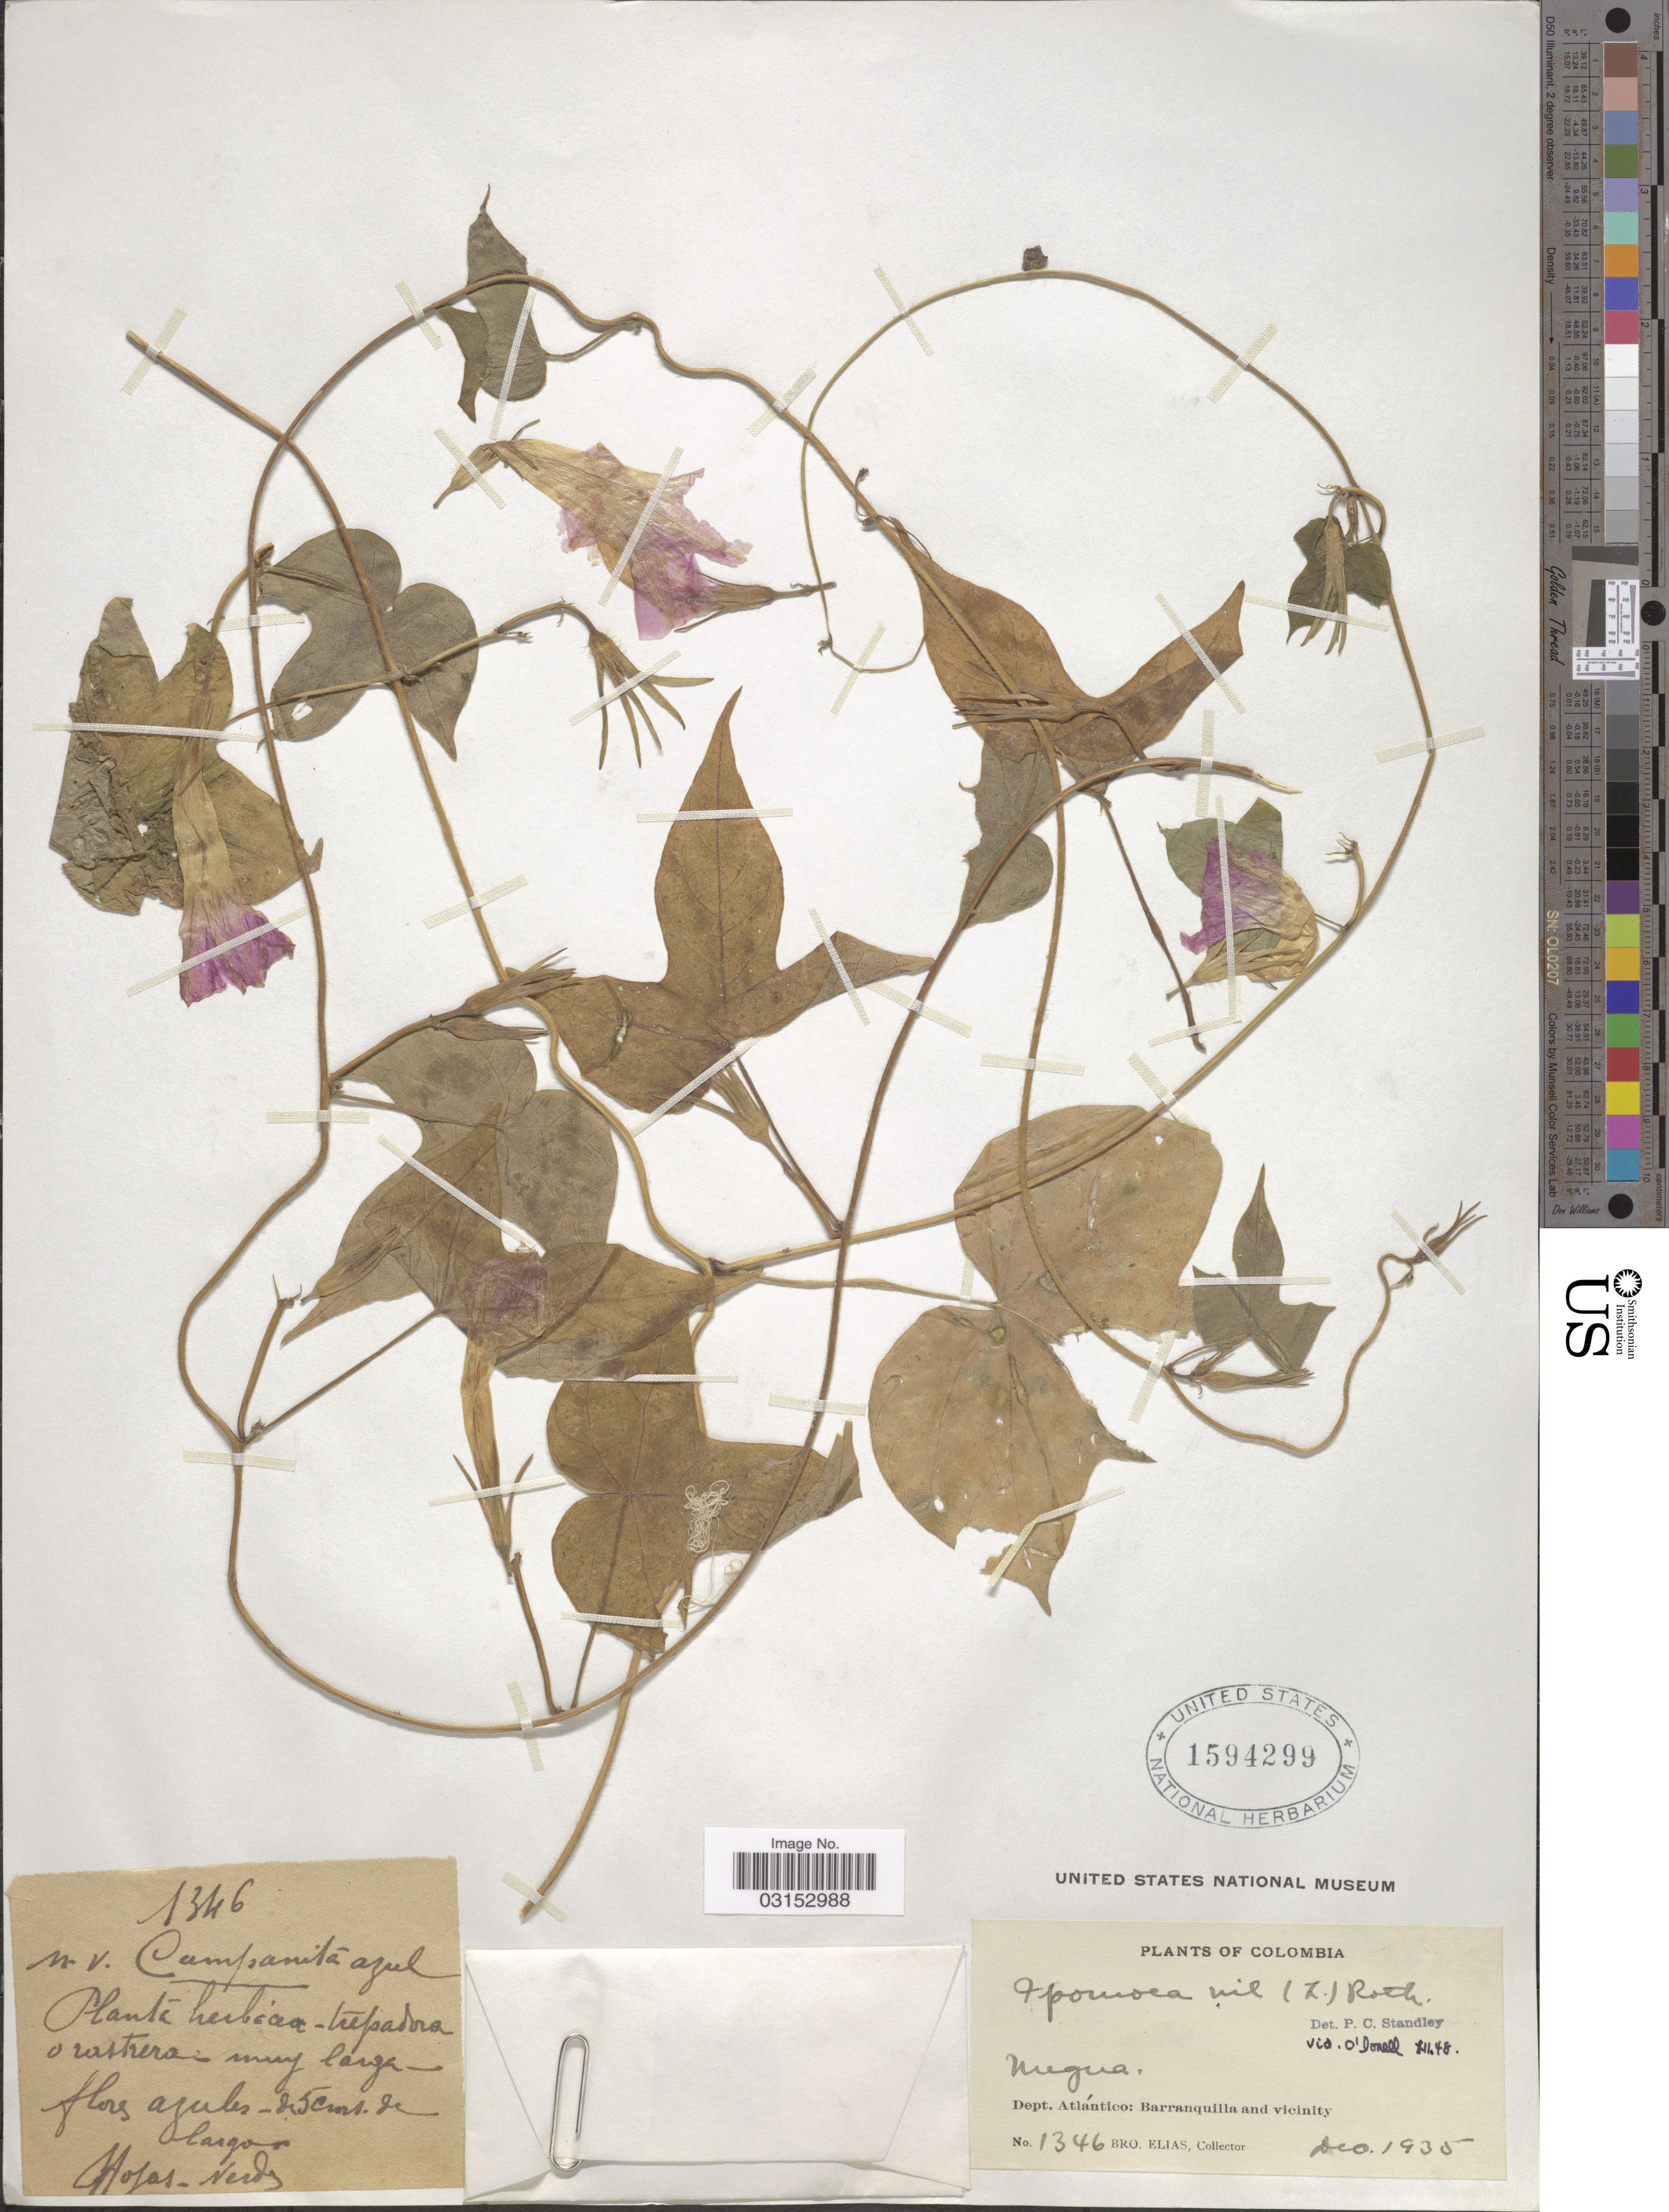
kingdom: Plantae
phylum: Tracheophyta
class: Magnoliopsida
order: Solanales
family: Convolvulaceae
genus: Ipomoea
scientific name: Ipomoea nil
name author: (L.) Roth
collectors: Bro. Elias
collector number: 1346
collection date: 1935-12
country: Colombia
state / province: Atlántico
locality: Dept. Atlántico: Barranquilla and vicinity.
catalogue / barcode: US 1594299